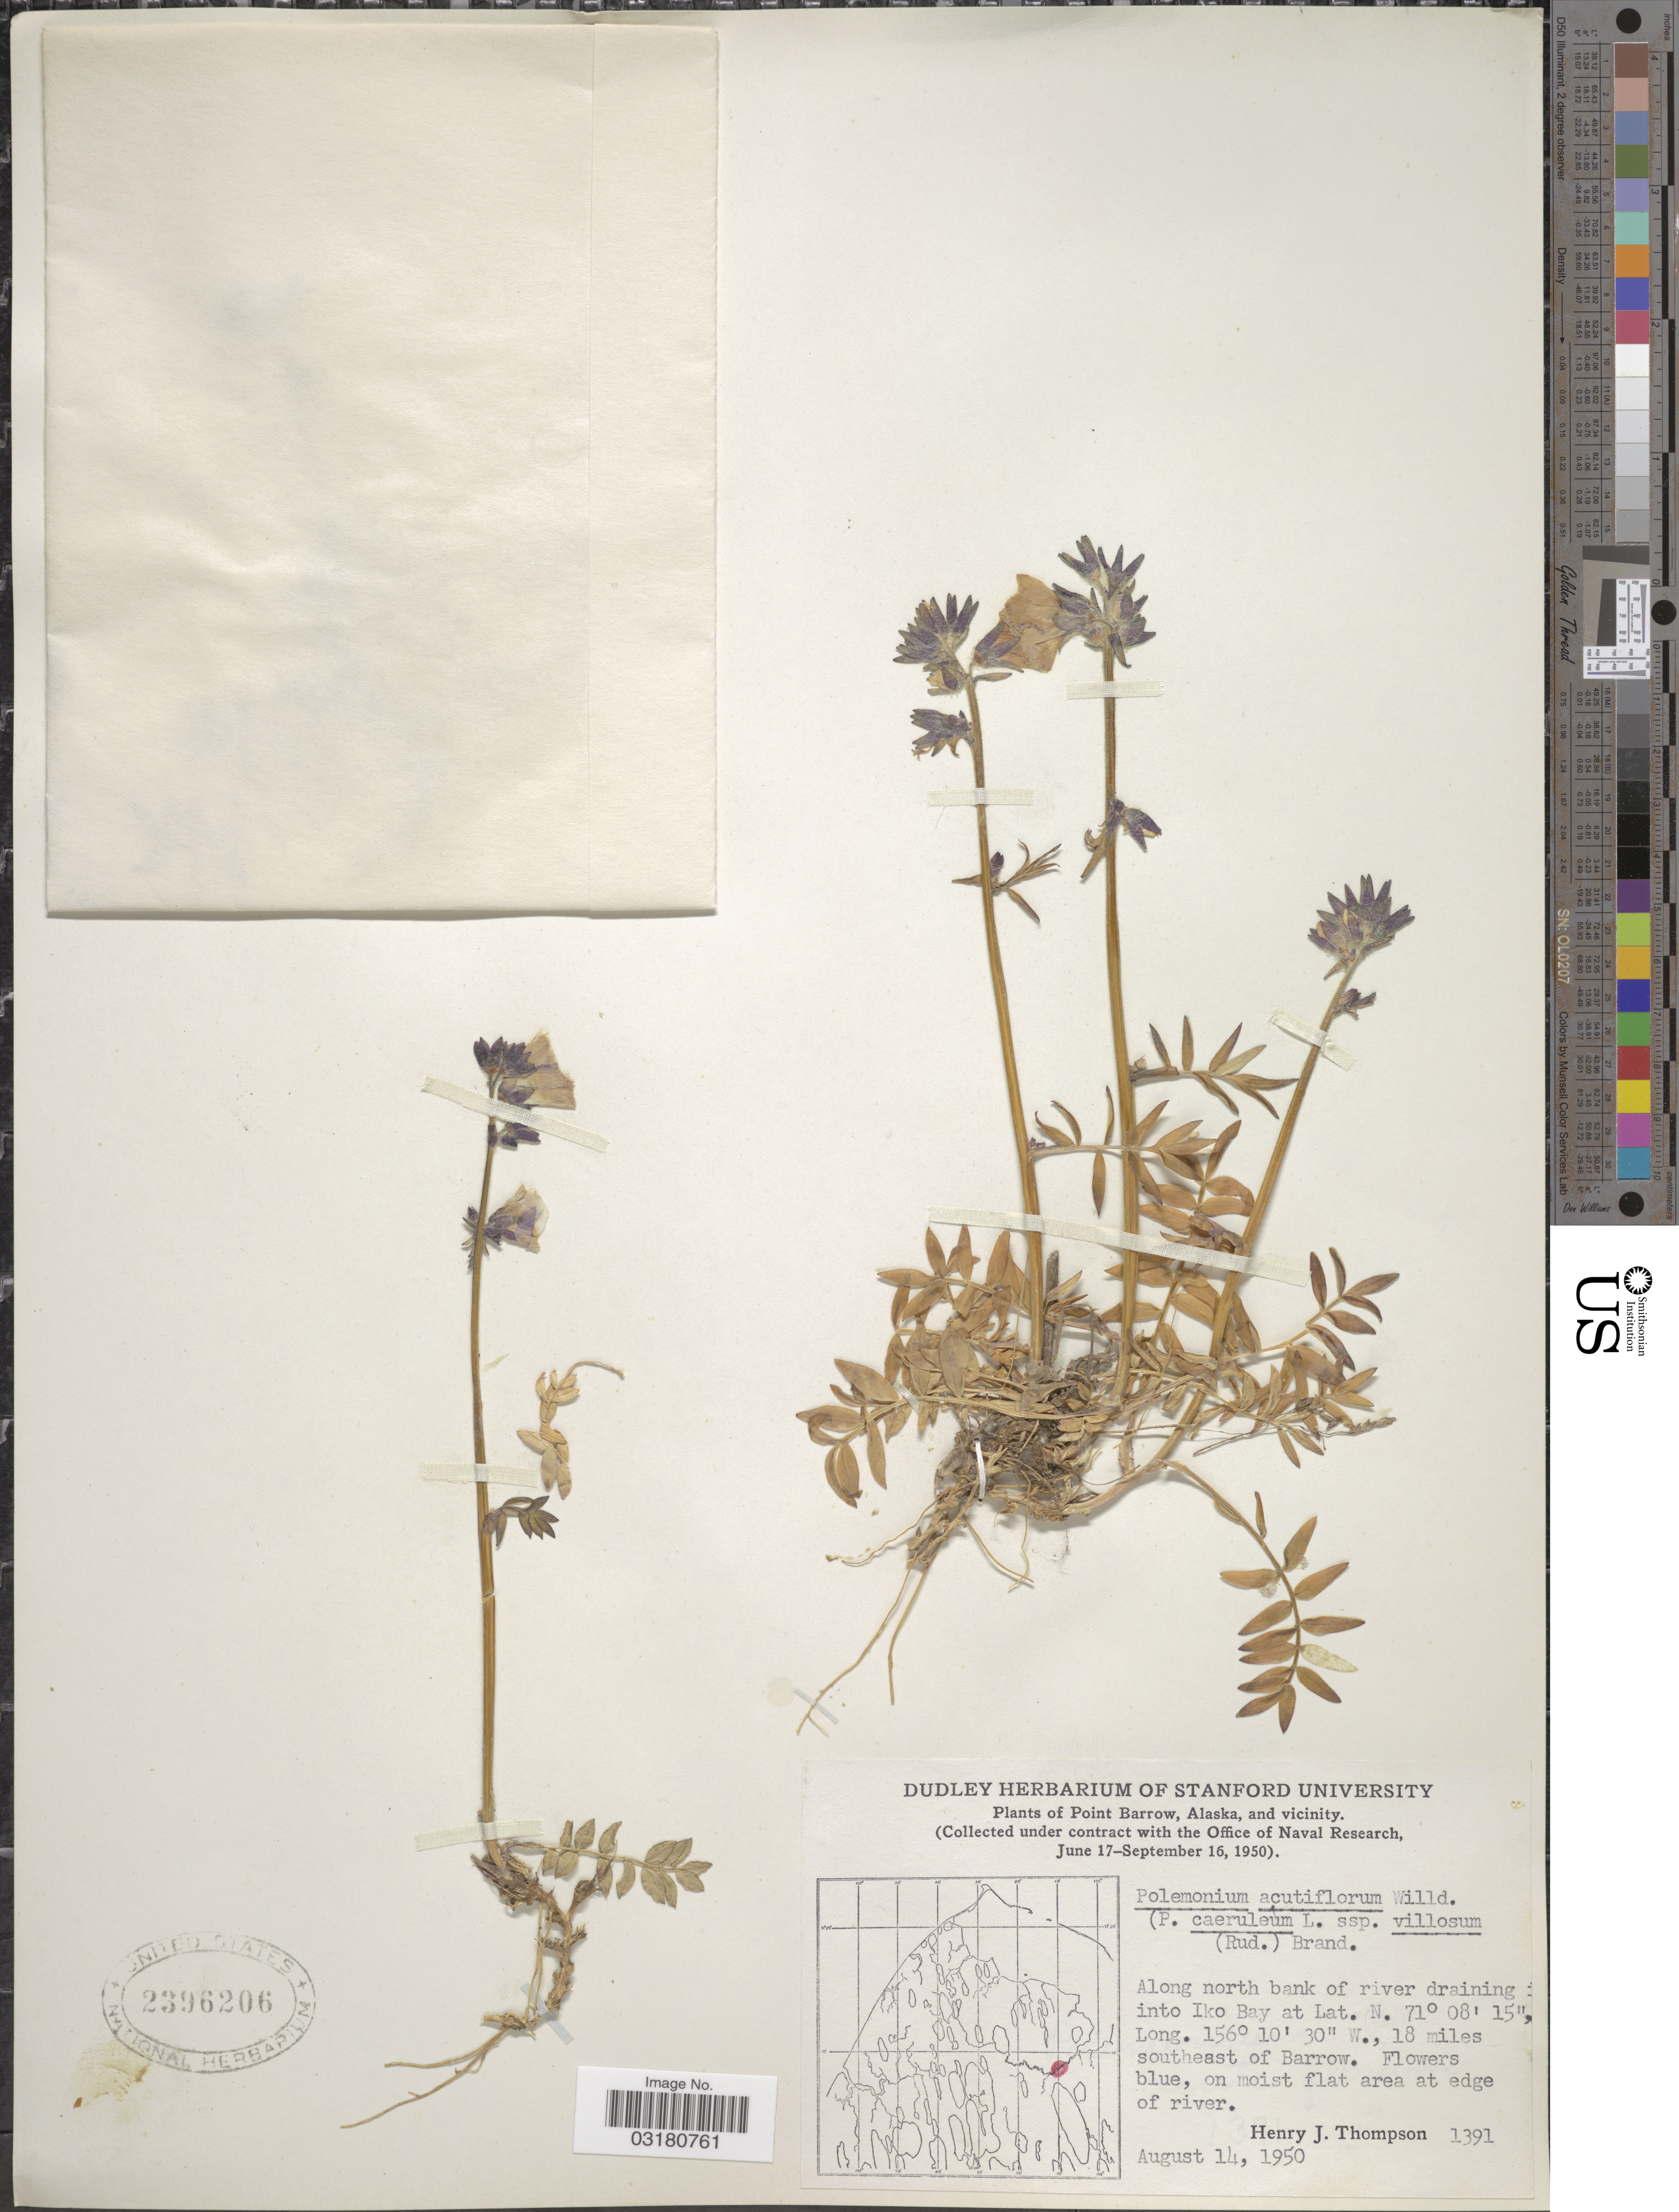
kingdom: Plantae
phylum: Tracheophyta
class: Magnoliopsida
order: Ericales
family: Polemoniaceae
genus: Polemonium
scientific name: Polemonium acutiflorum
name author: Willd. ex Roem. & Schult.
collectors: H. J. Thompson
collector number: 1391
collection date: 1950-08-14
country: United States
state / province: Alaska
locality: Point Barrow, Alaska, and vicinity. Along north bank of river draining: into Iko Bay. 18 miles southeast of Barrow.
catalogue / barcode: US 2396208